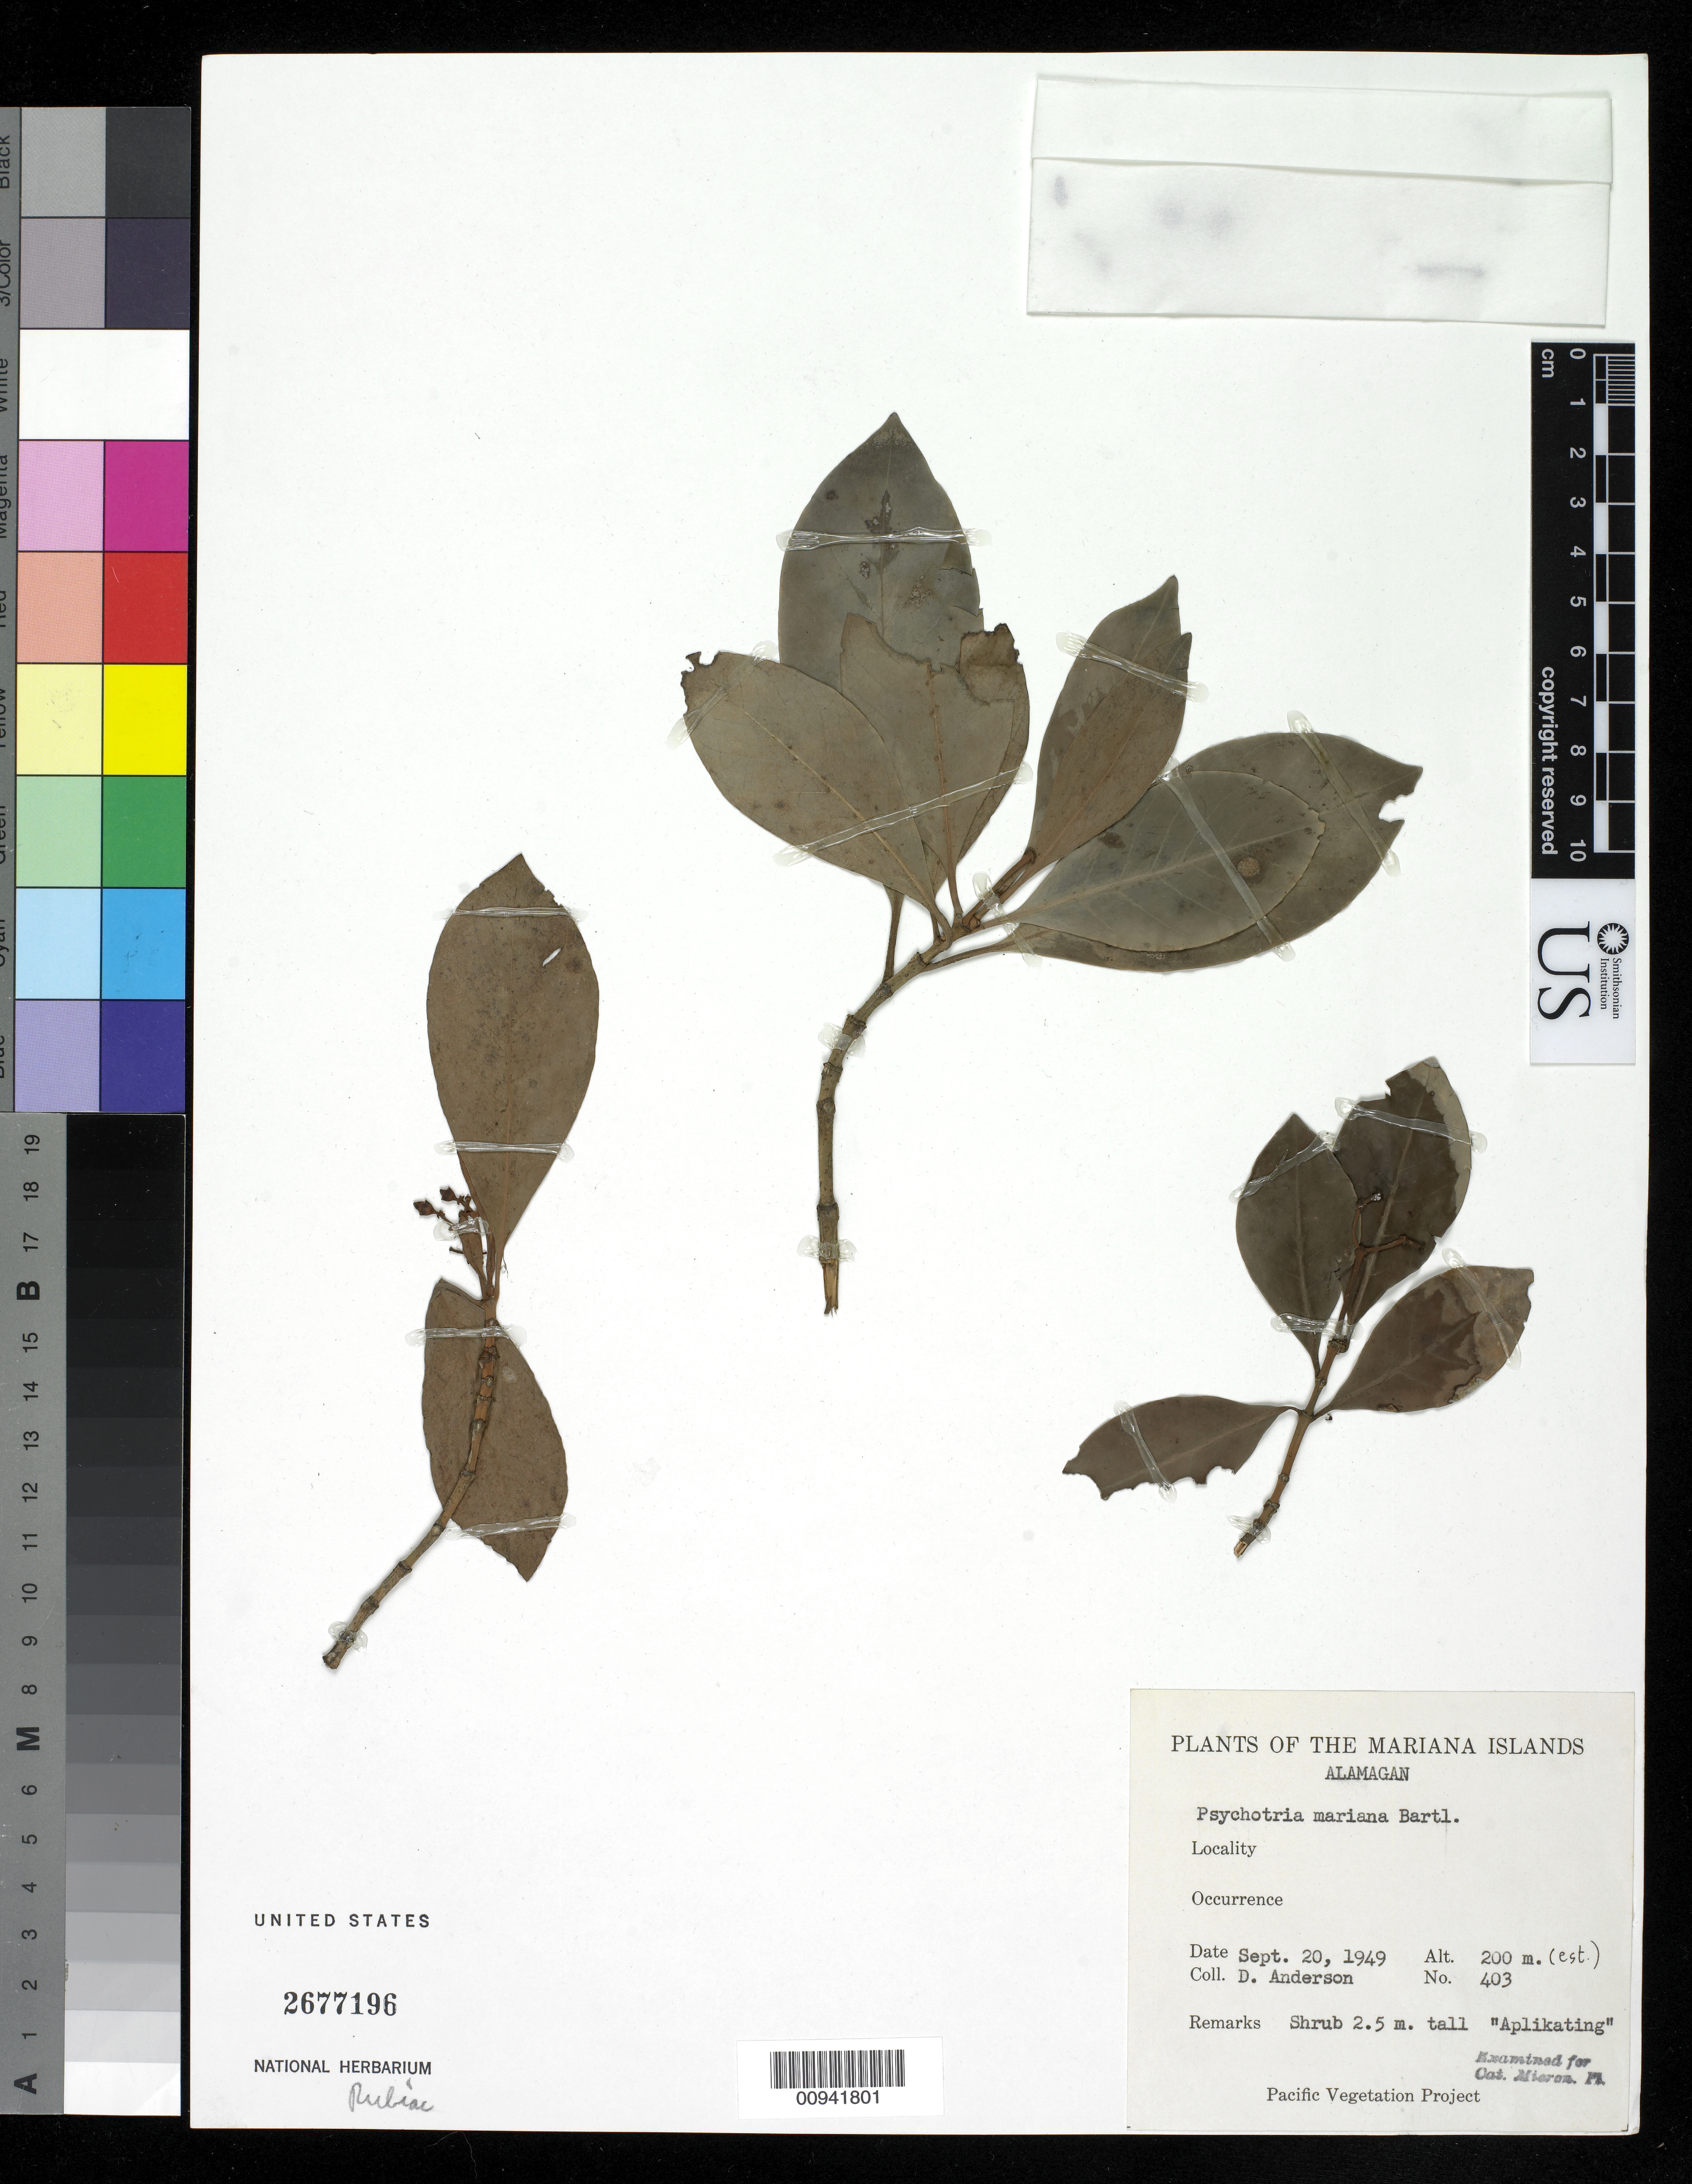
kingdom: Plantae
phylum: Tracheophyta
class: Magnoliopsida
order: Gentianales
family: Rubiaceae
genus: Psychotria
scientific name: Psychotria mariana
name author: Bartl. ex DC.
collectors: D. Anderson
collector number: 403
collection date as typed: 20 Sep 1949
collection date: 1949-09-20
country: Northern Mariana Islands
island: Alamagan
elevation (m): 200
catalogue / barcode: US 2677196